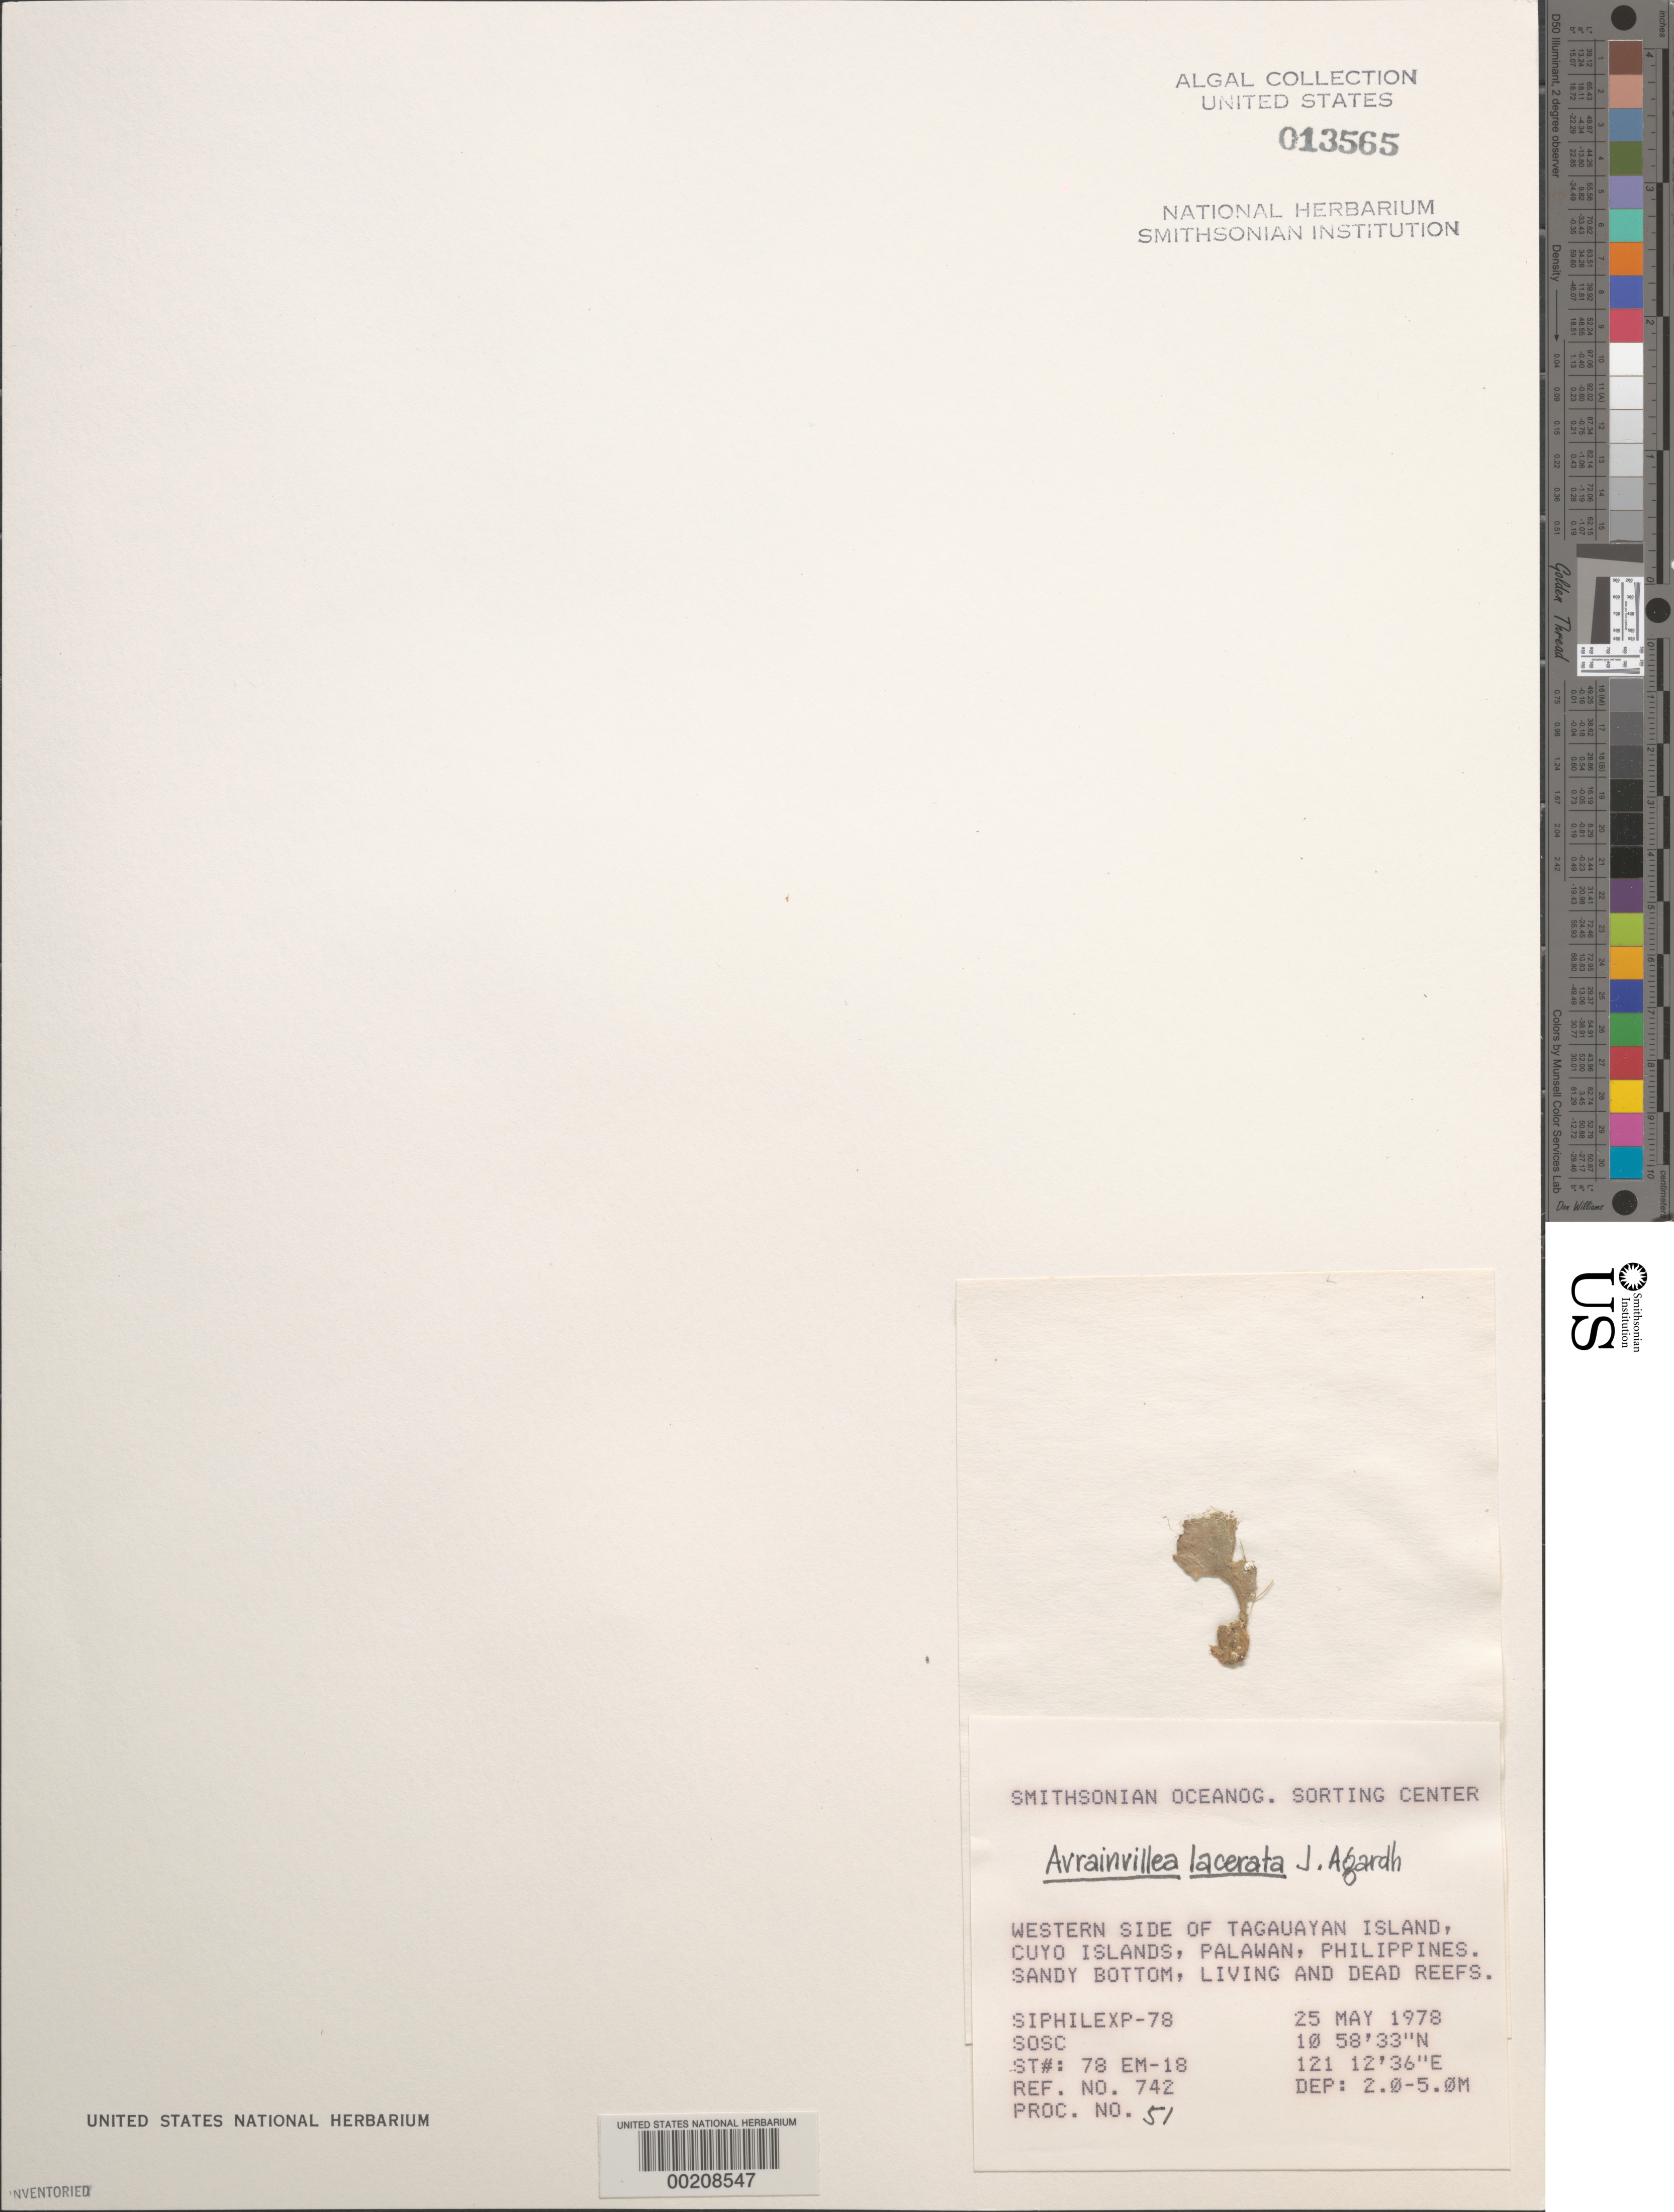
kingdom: Plantae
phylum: Chlorophyta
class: Ulvophyceae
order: Bryopsidales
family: Dichotomosiphonaceae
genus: Avrainvillea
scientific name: Avrainvillea lacerata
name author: J. Agardh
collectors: SOSC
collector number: Station 78 Em-18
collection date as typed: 25 May 1978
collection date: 1978-05-25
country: Philippines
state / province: Mimaropa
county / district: Palawan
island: Tagauayan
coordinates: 10 58' 33" N, 121 12' 36" E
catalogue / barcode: US 13565